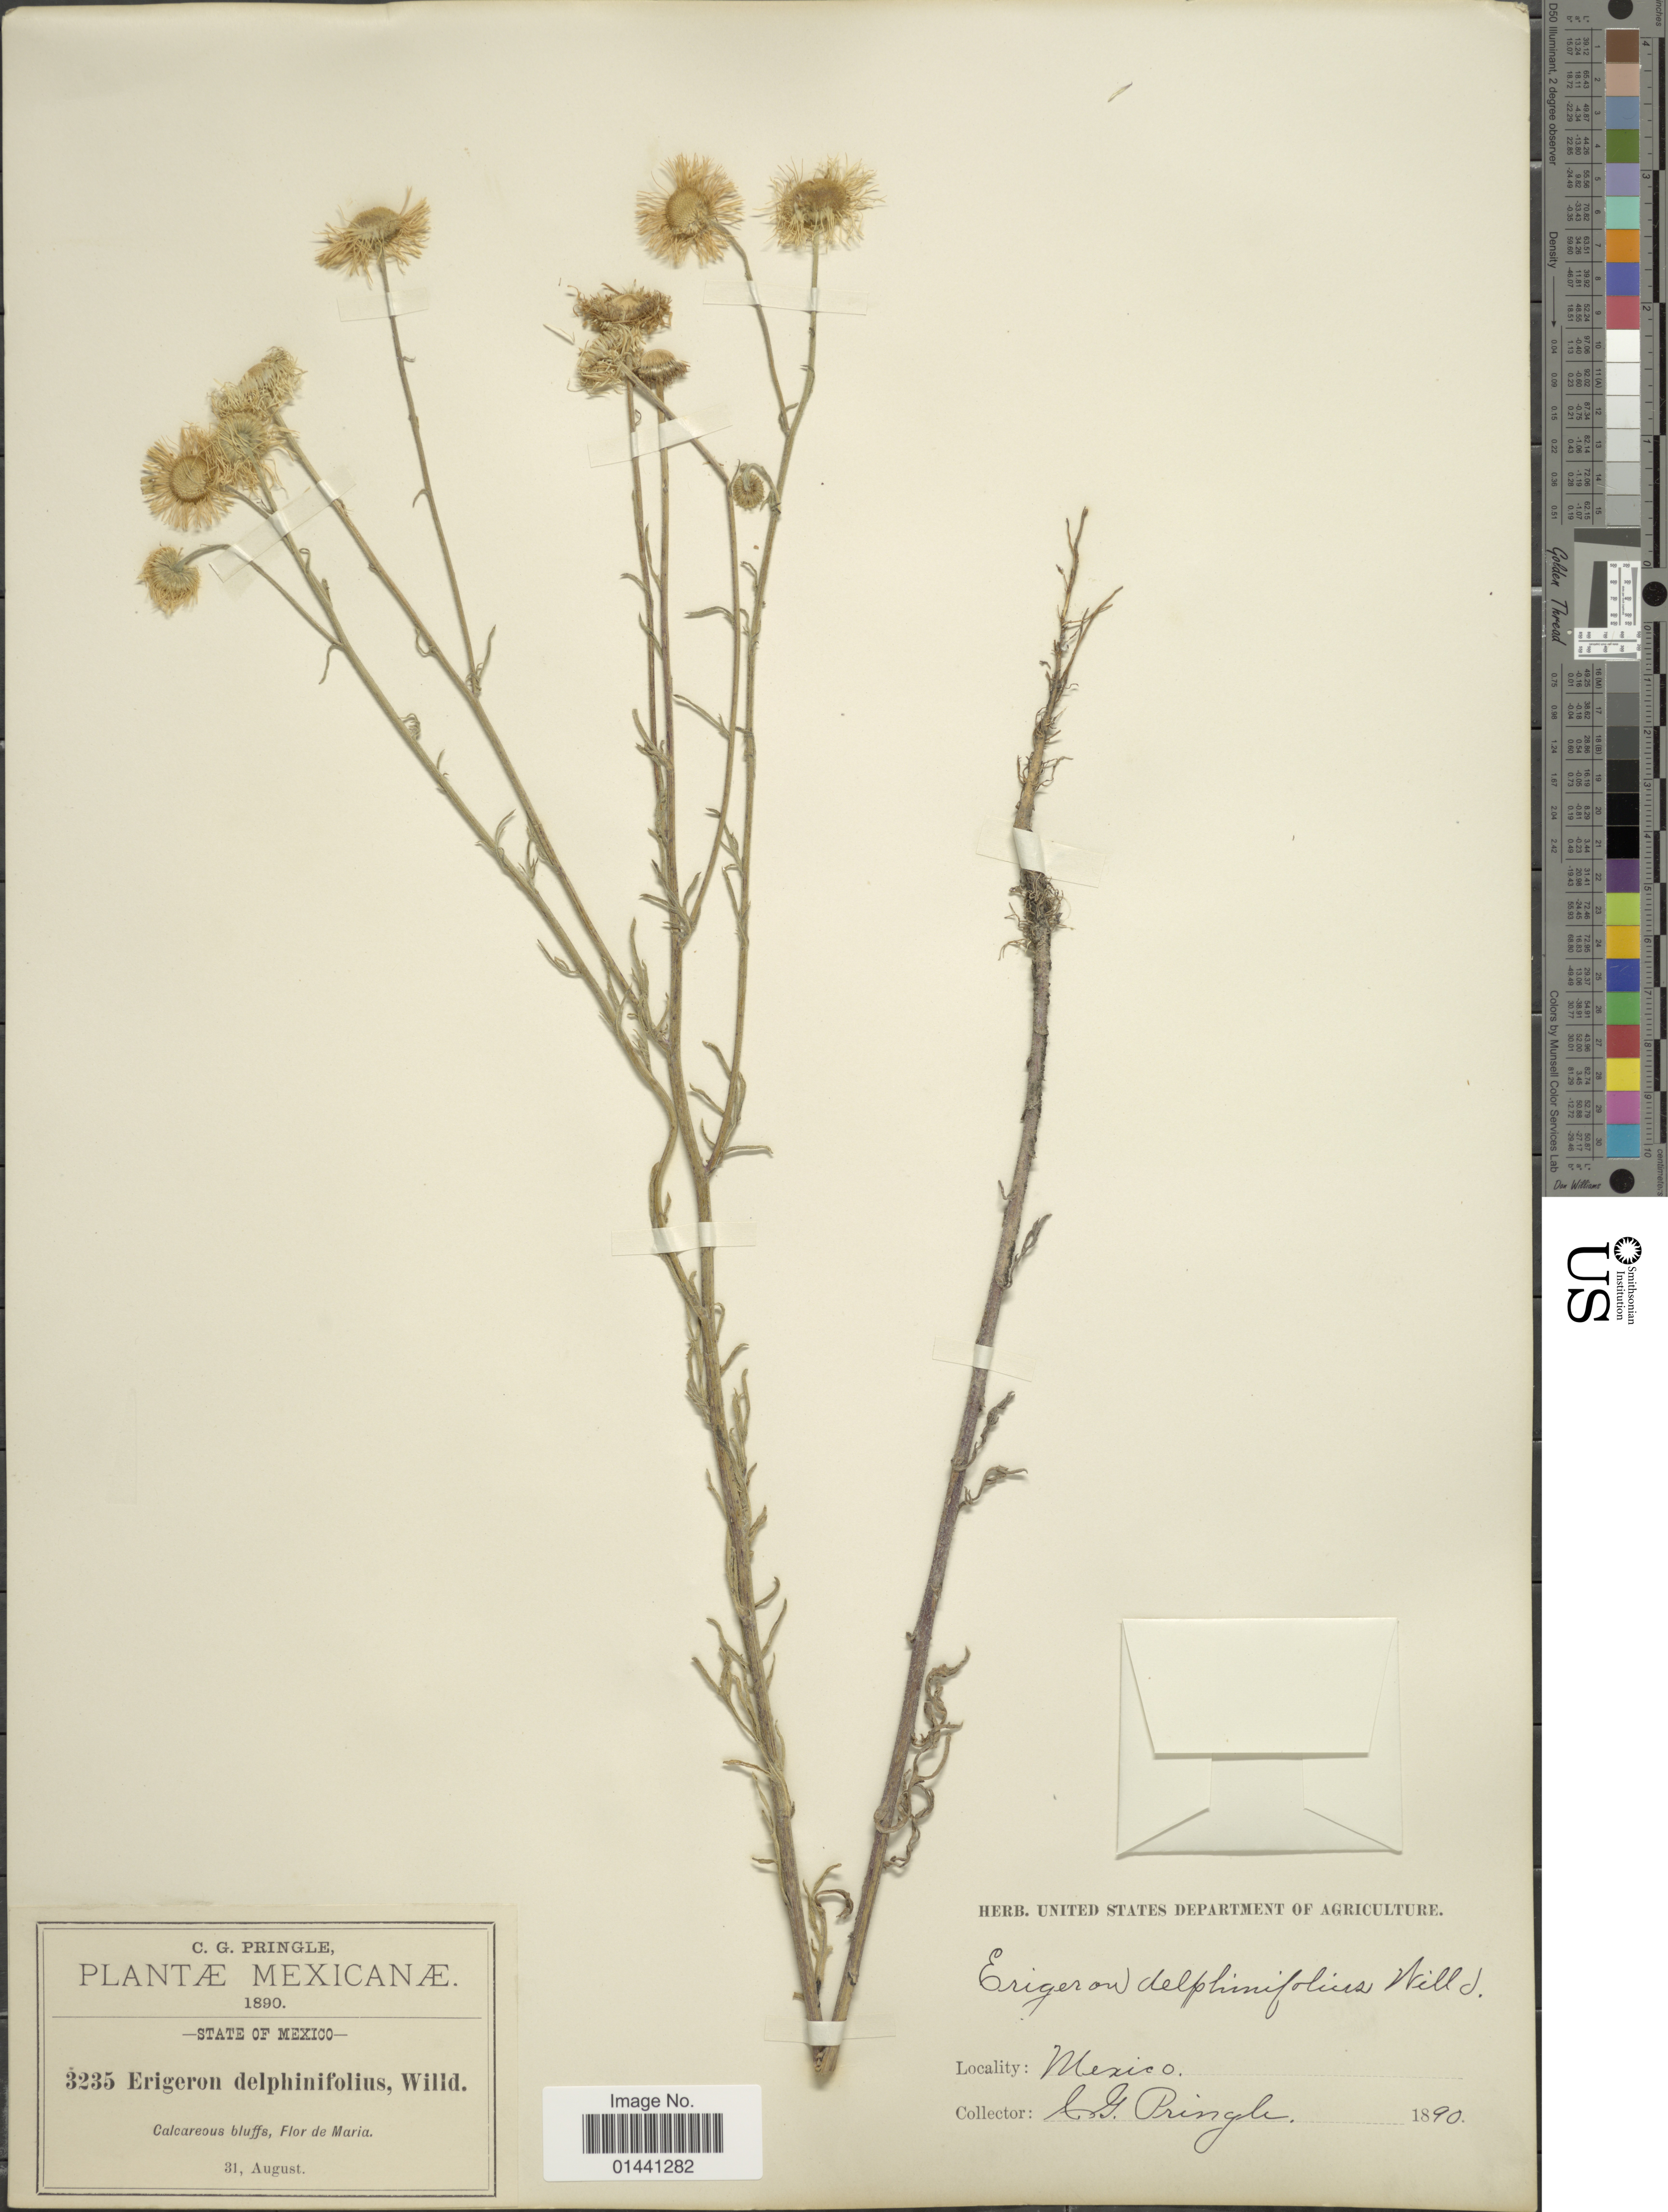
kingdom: Plantae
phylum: Tracheophyta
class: Magnoliopsida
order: Asterales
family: Asteraceae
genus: Erigeron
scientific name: Erigeron delphinifolius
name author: Willd.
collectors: C. G. Pringle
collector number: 3235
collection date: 1890-08-31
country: Mexico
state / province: México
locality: Calcareous bluffs, Flor de Maria